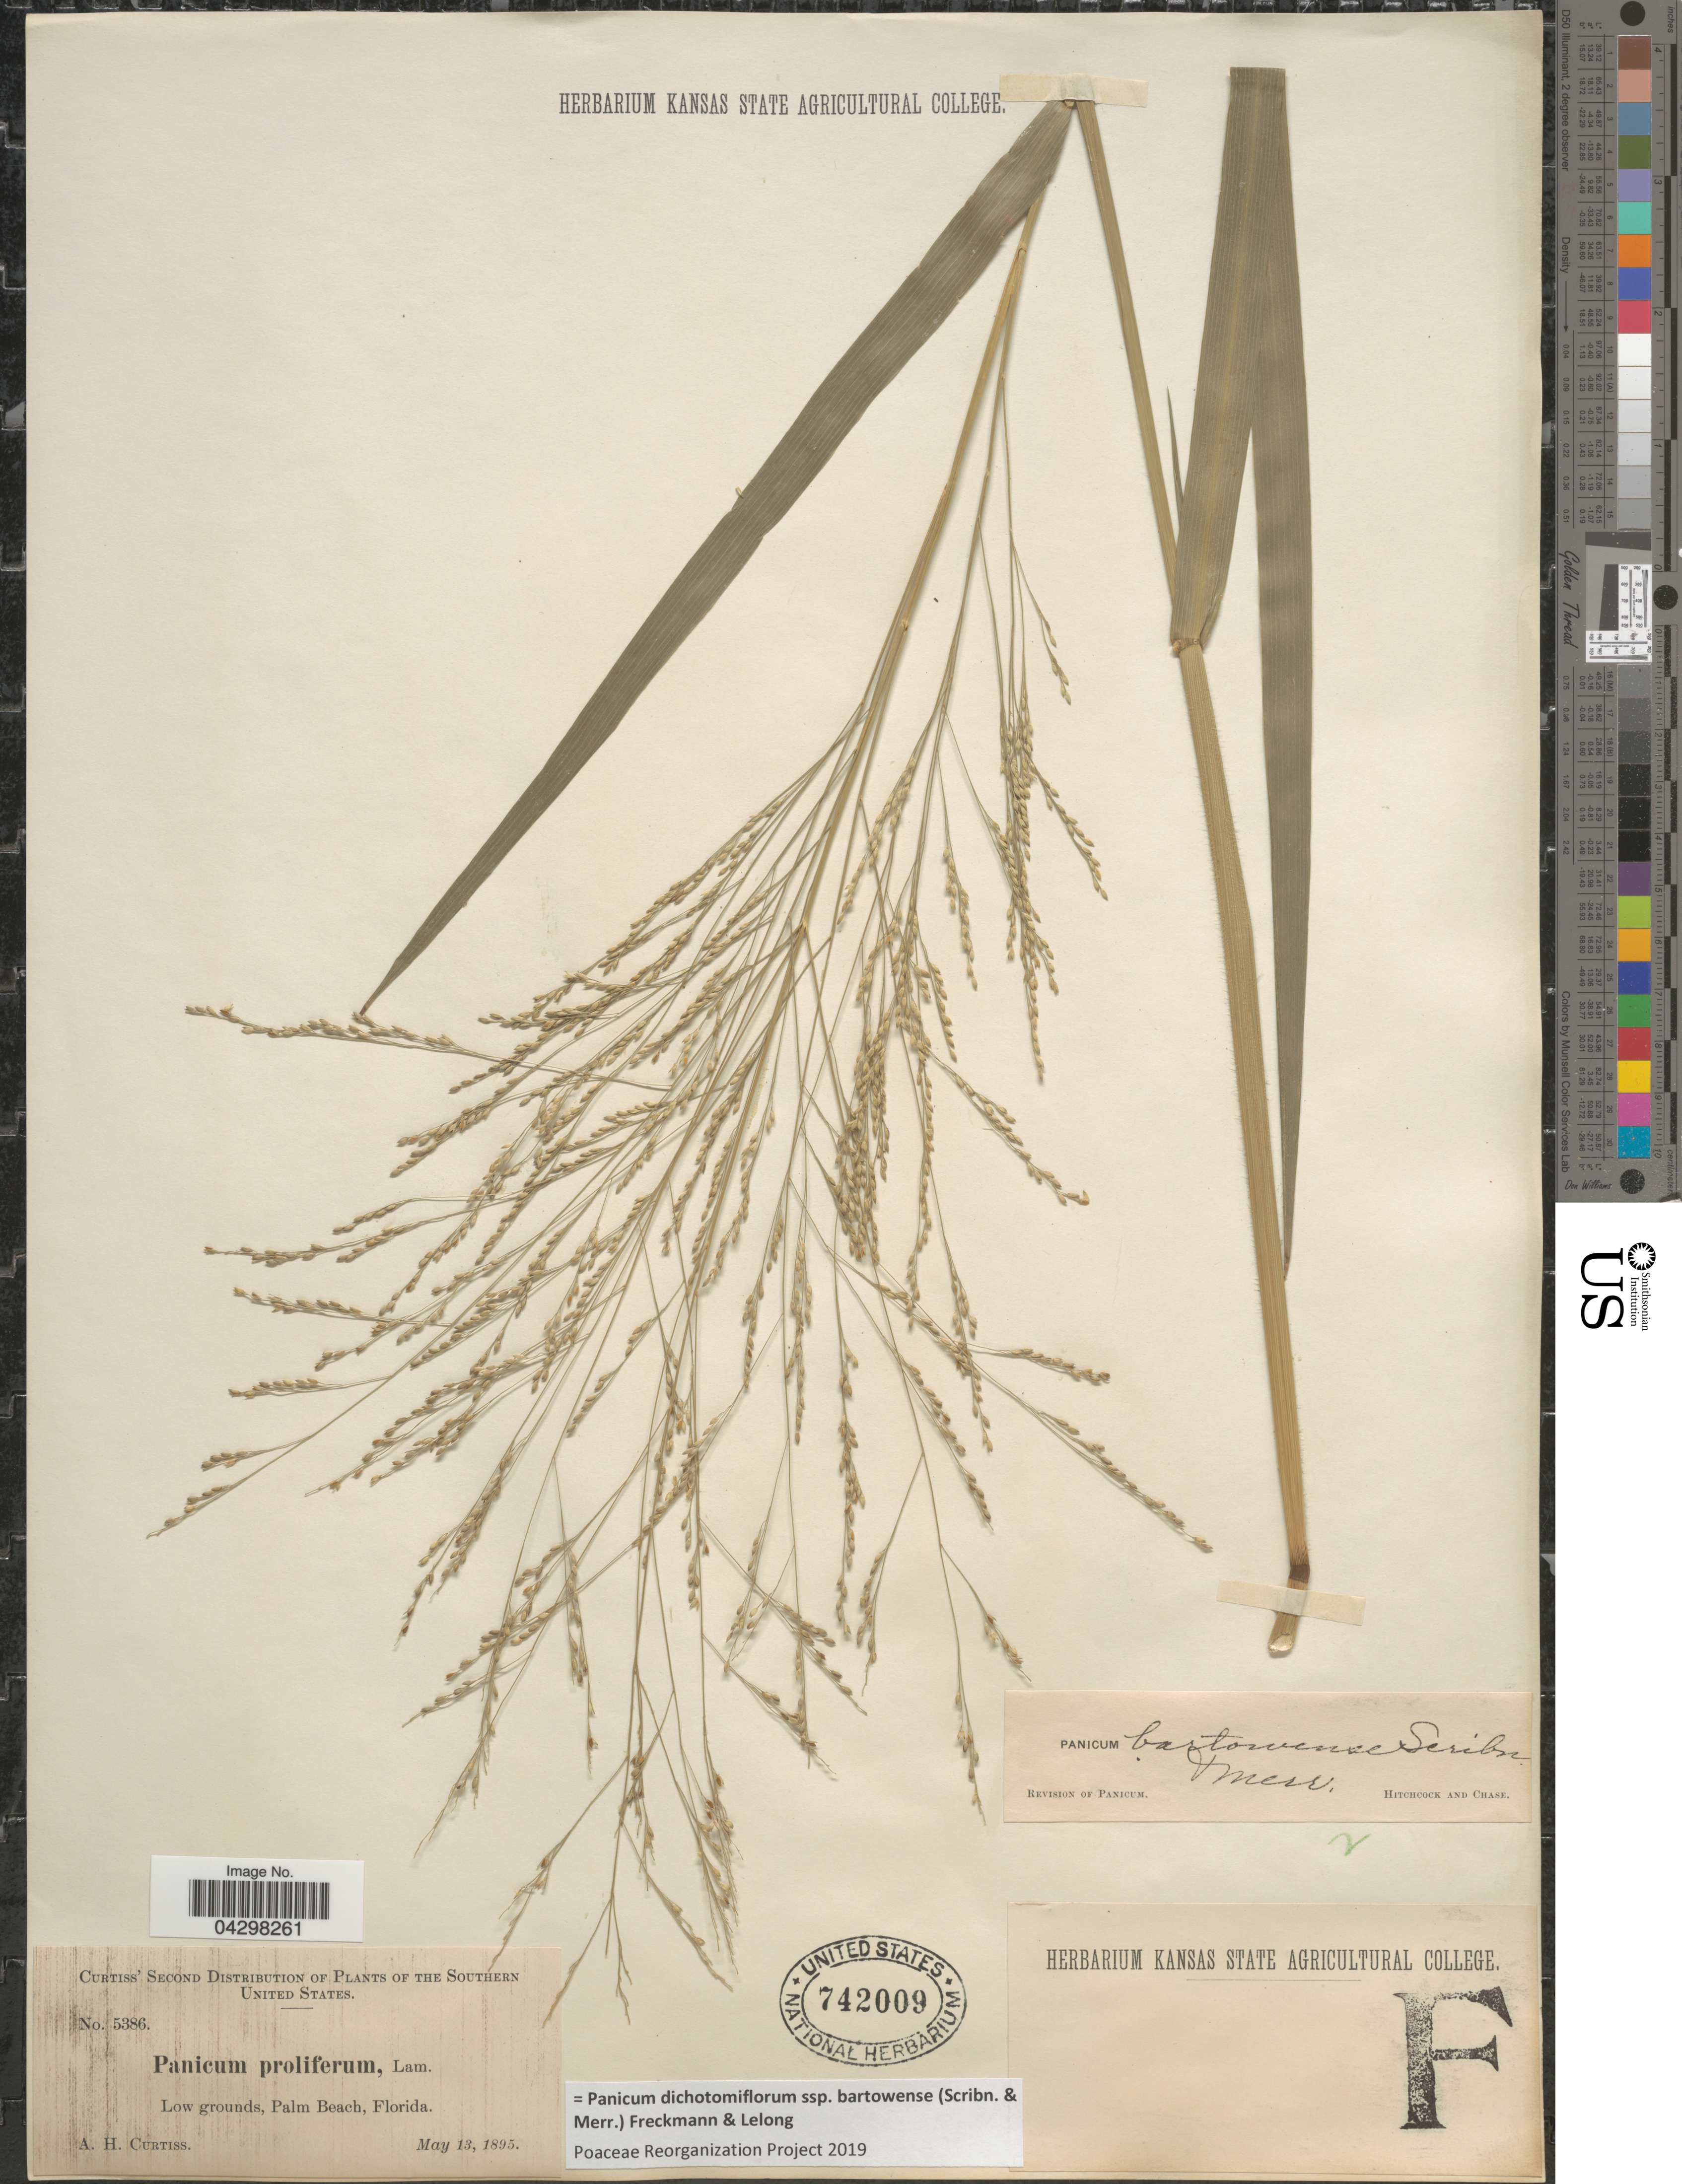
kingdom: Plantae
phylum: Tracheophyta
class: Liliopsida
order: Poales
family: Poaceae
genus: Panicum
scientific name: Panicum dichotomiflorum subsp. bartowense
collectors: A. H. Curtiss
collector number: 5386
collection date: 1895-05-13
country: United States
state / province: Florida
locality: The Southern United States. Low grounds, Palm Beach.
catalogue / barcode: US 742009